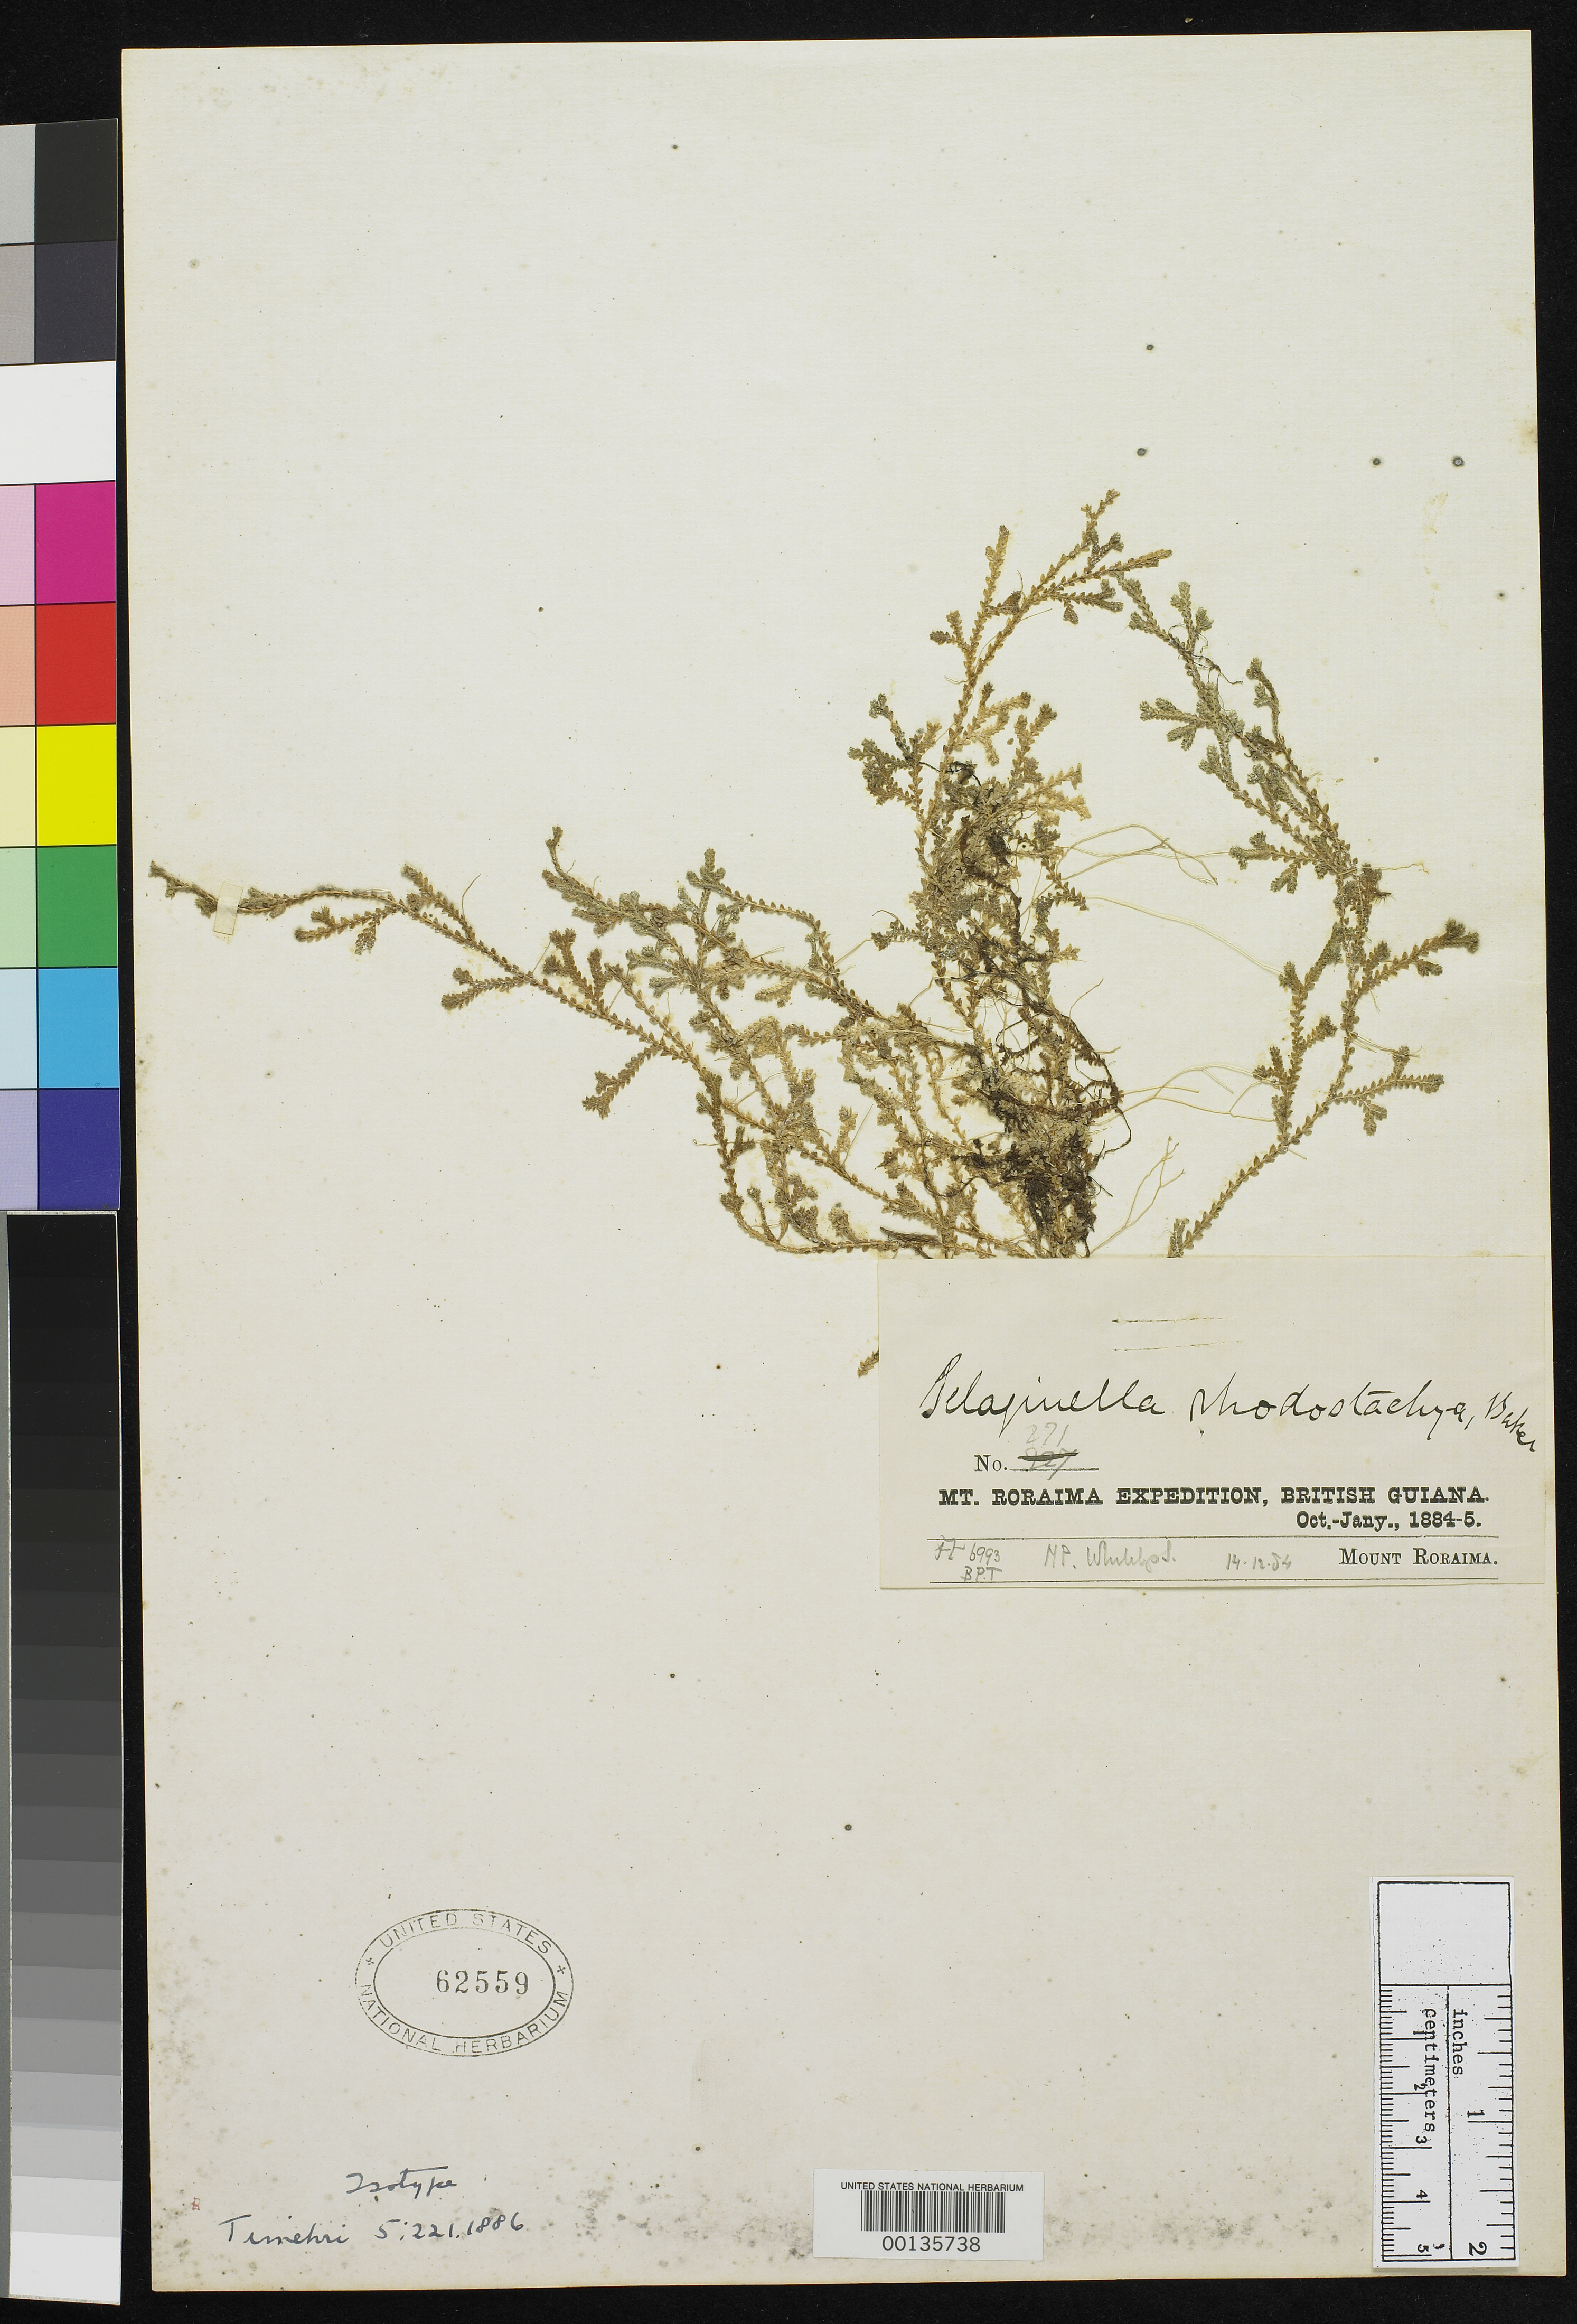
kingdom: Plantae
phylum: Tracheophyta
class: Lycopodiopsida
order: Selaginellales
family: Selaginellaceae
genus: Selaginella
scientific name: Selaginella rhodostachya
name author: Baker in Thurn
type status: Type Collection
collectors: E. F. im Thurn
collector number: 271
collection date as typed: Oct 1884 to -- Jan 1885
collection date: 1884-10/1885-01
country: Guyana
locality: Mount Roraima.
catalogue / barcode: US 62559